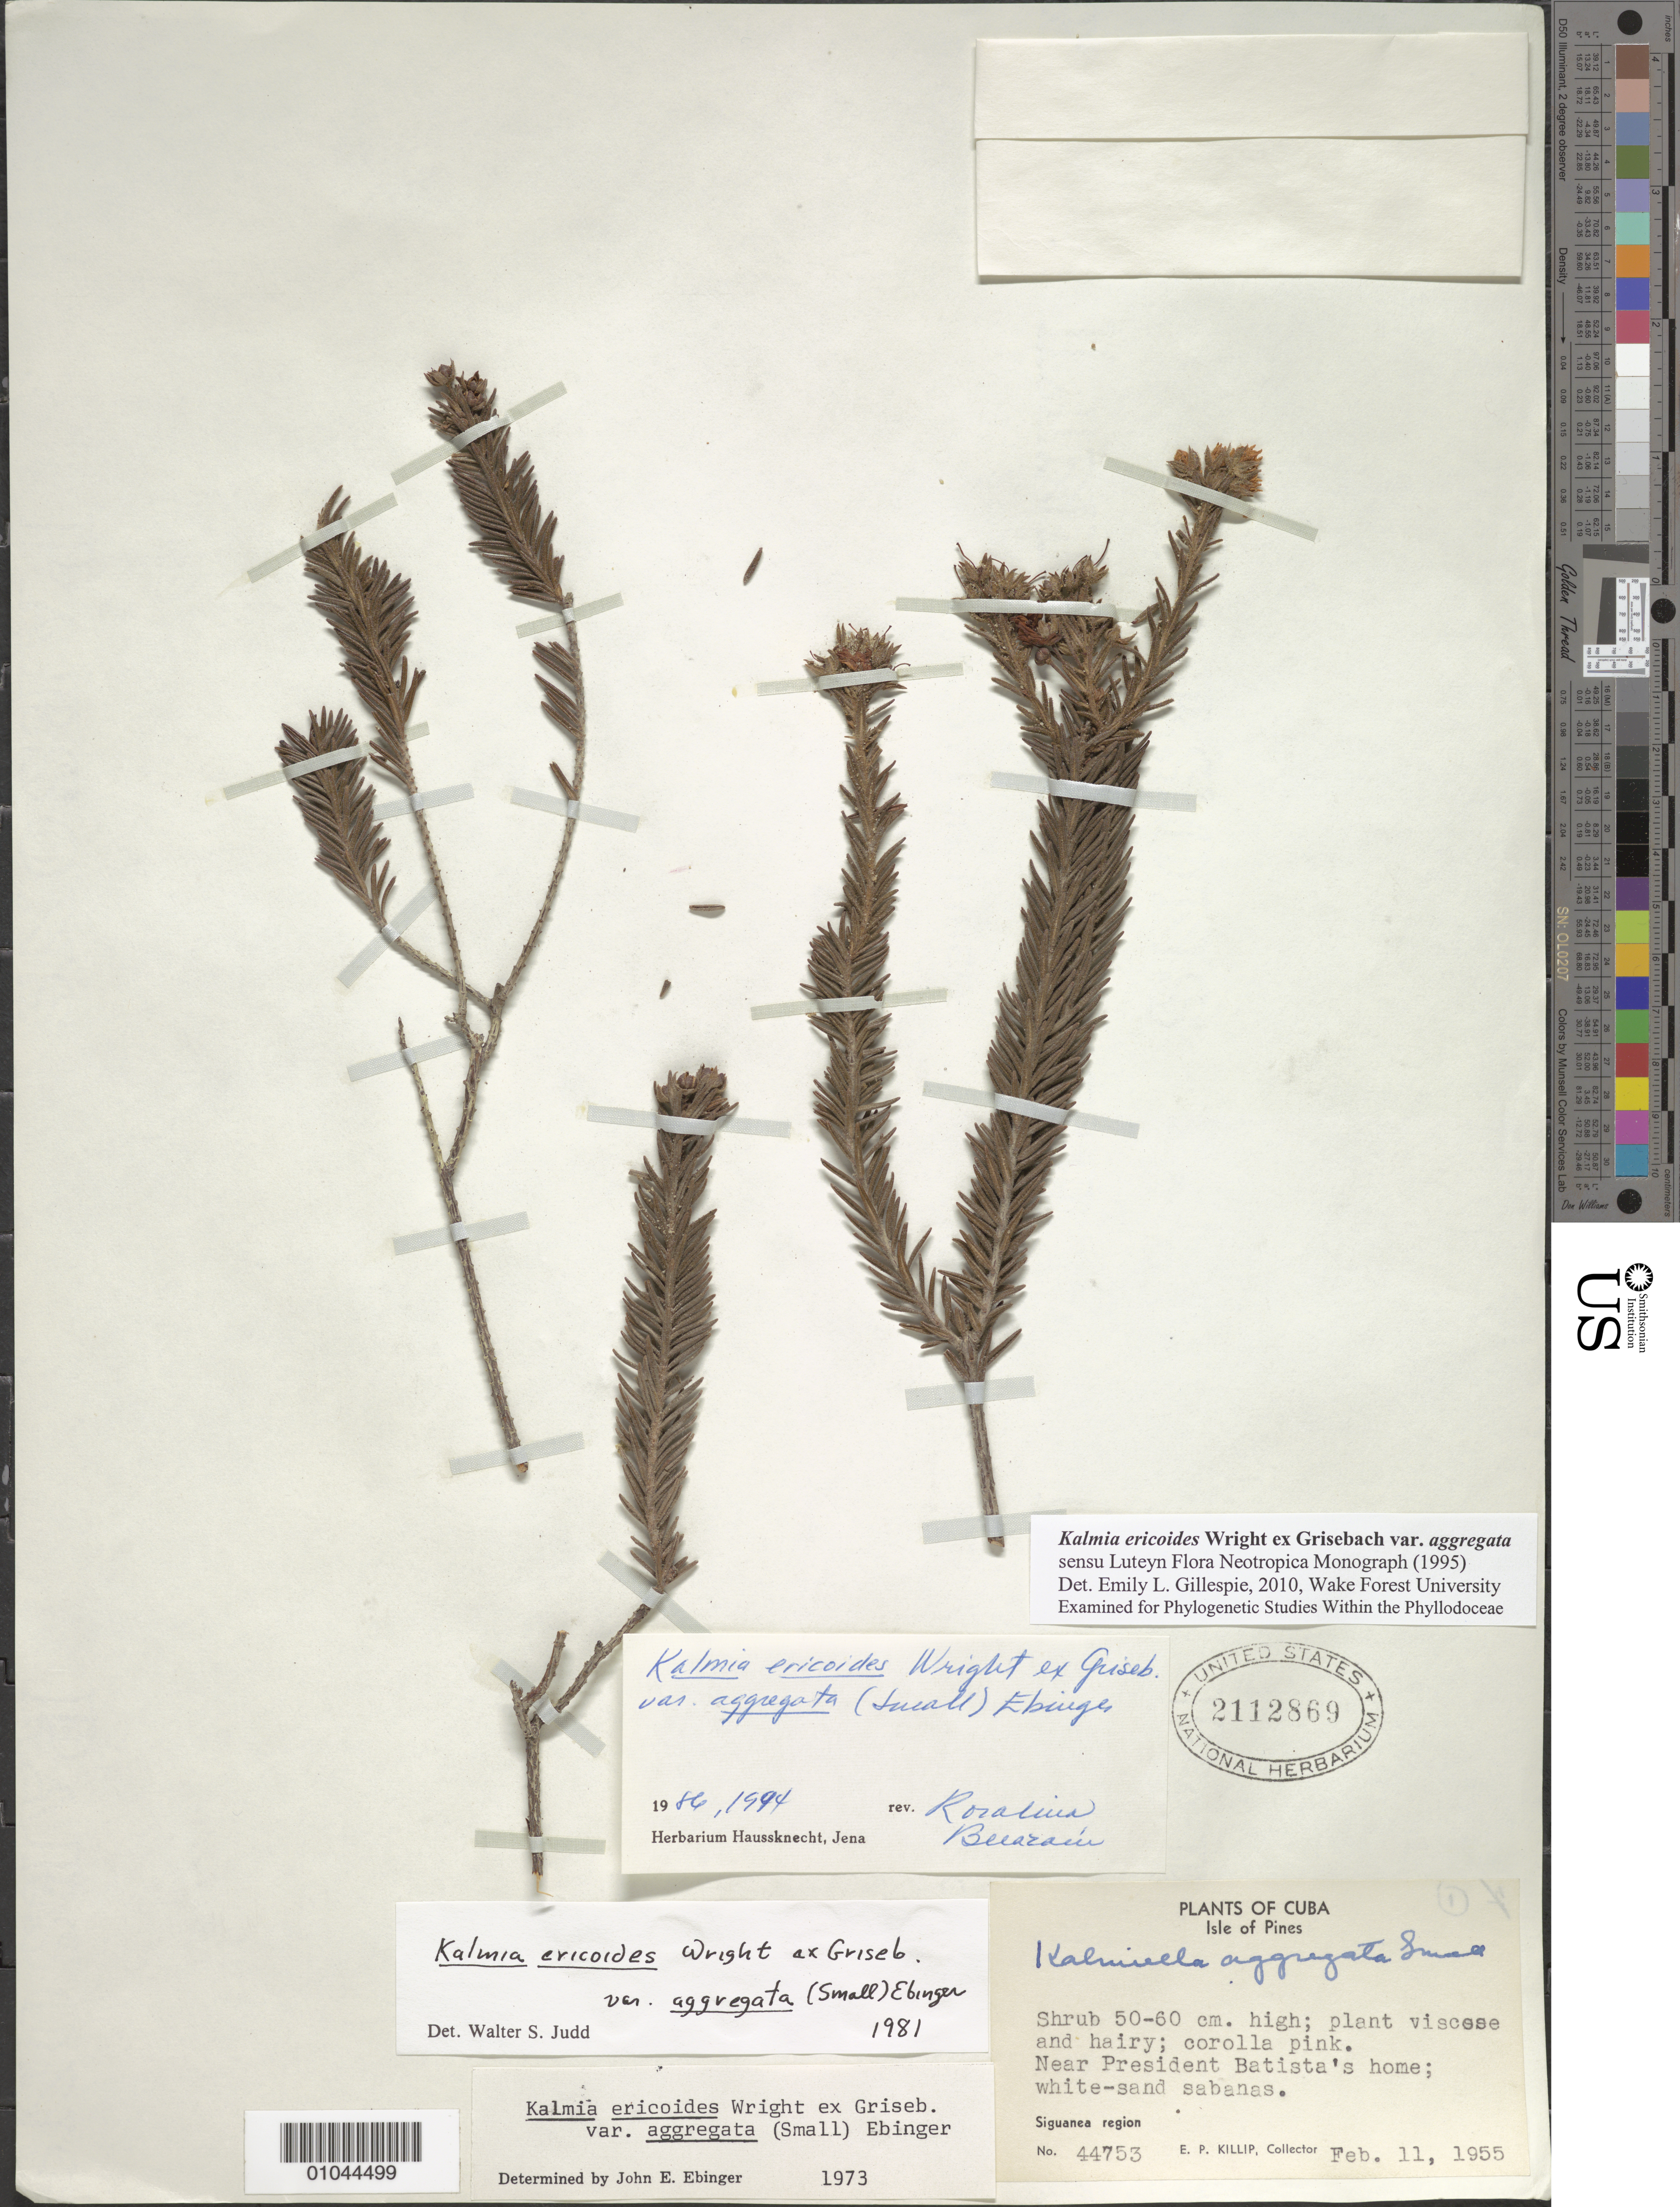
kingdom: Plantae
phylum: Tracheophyta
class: Magnoliopsida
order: Ericales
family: Ericaceae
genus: Kalmia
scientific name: Kalmia ericoides var. aggregata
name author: (Small) Ebinger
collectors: E. P. Killip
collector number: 44753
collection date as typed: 11 Feb 1955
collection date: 1955-02-11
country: Cuba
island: Isla de la Juventud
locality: Isle of Pines, Near President Batista's home; white-sand sabanas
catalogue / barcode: US 2112869